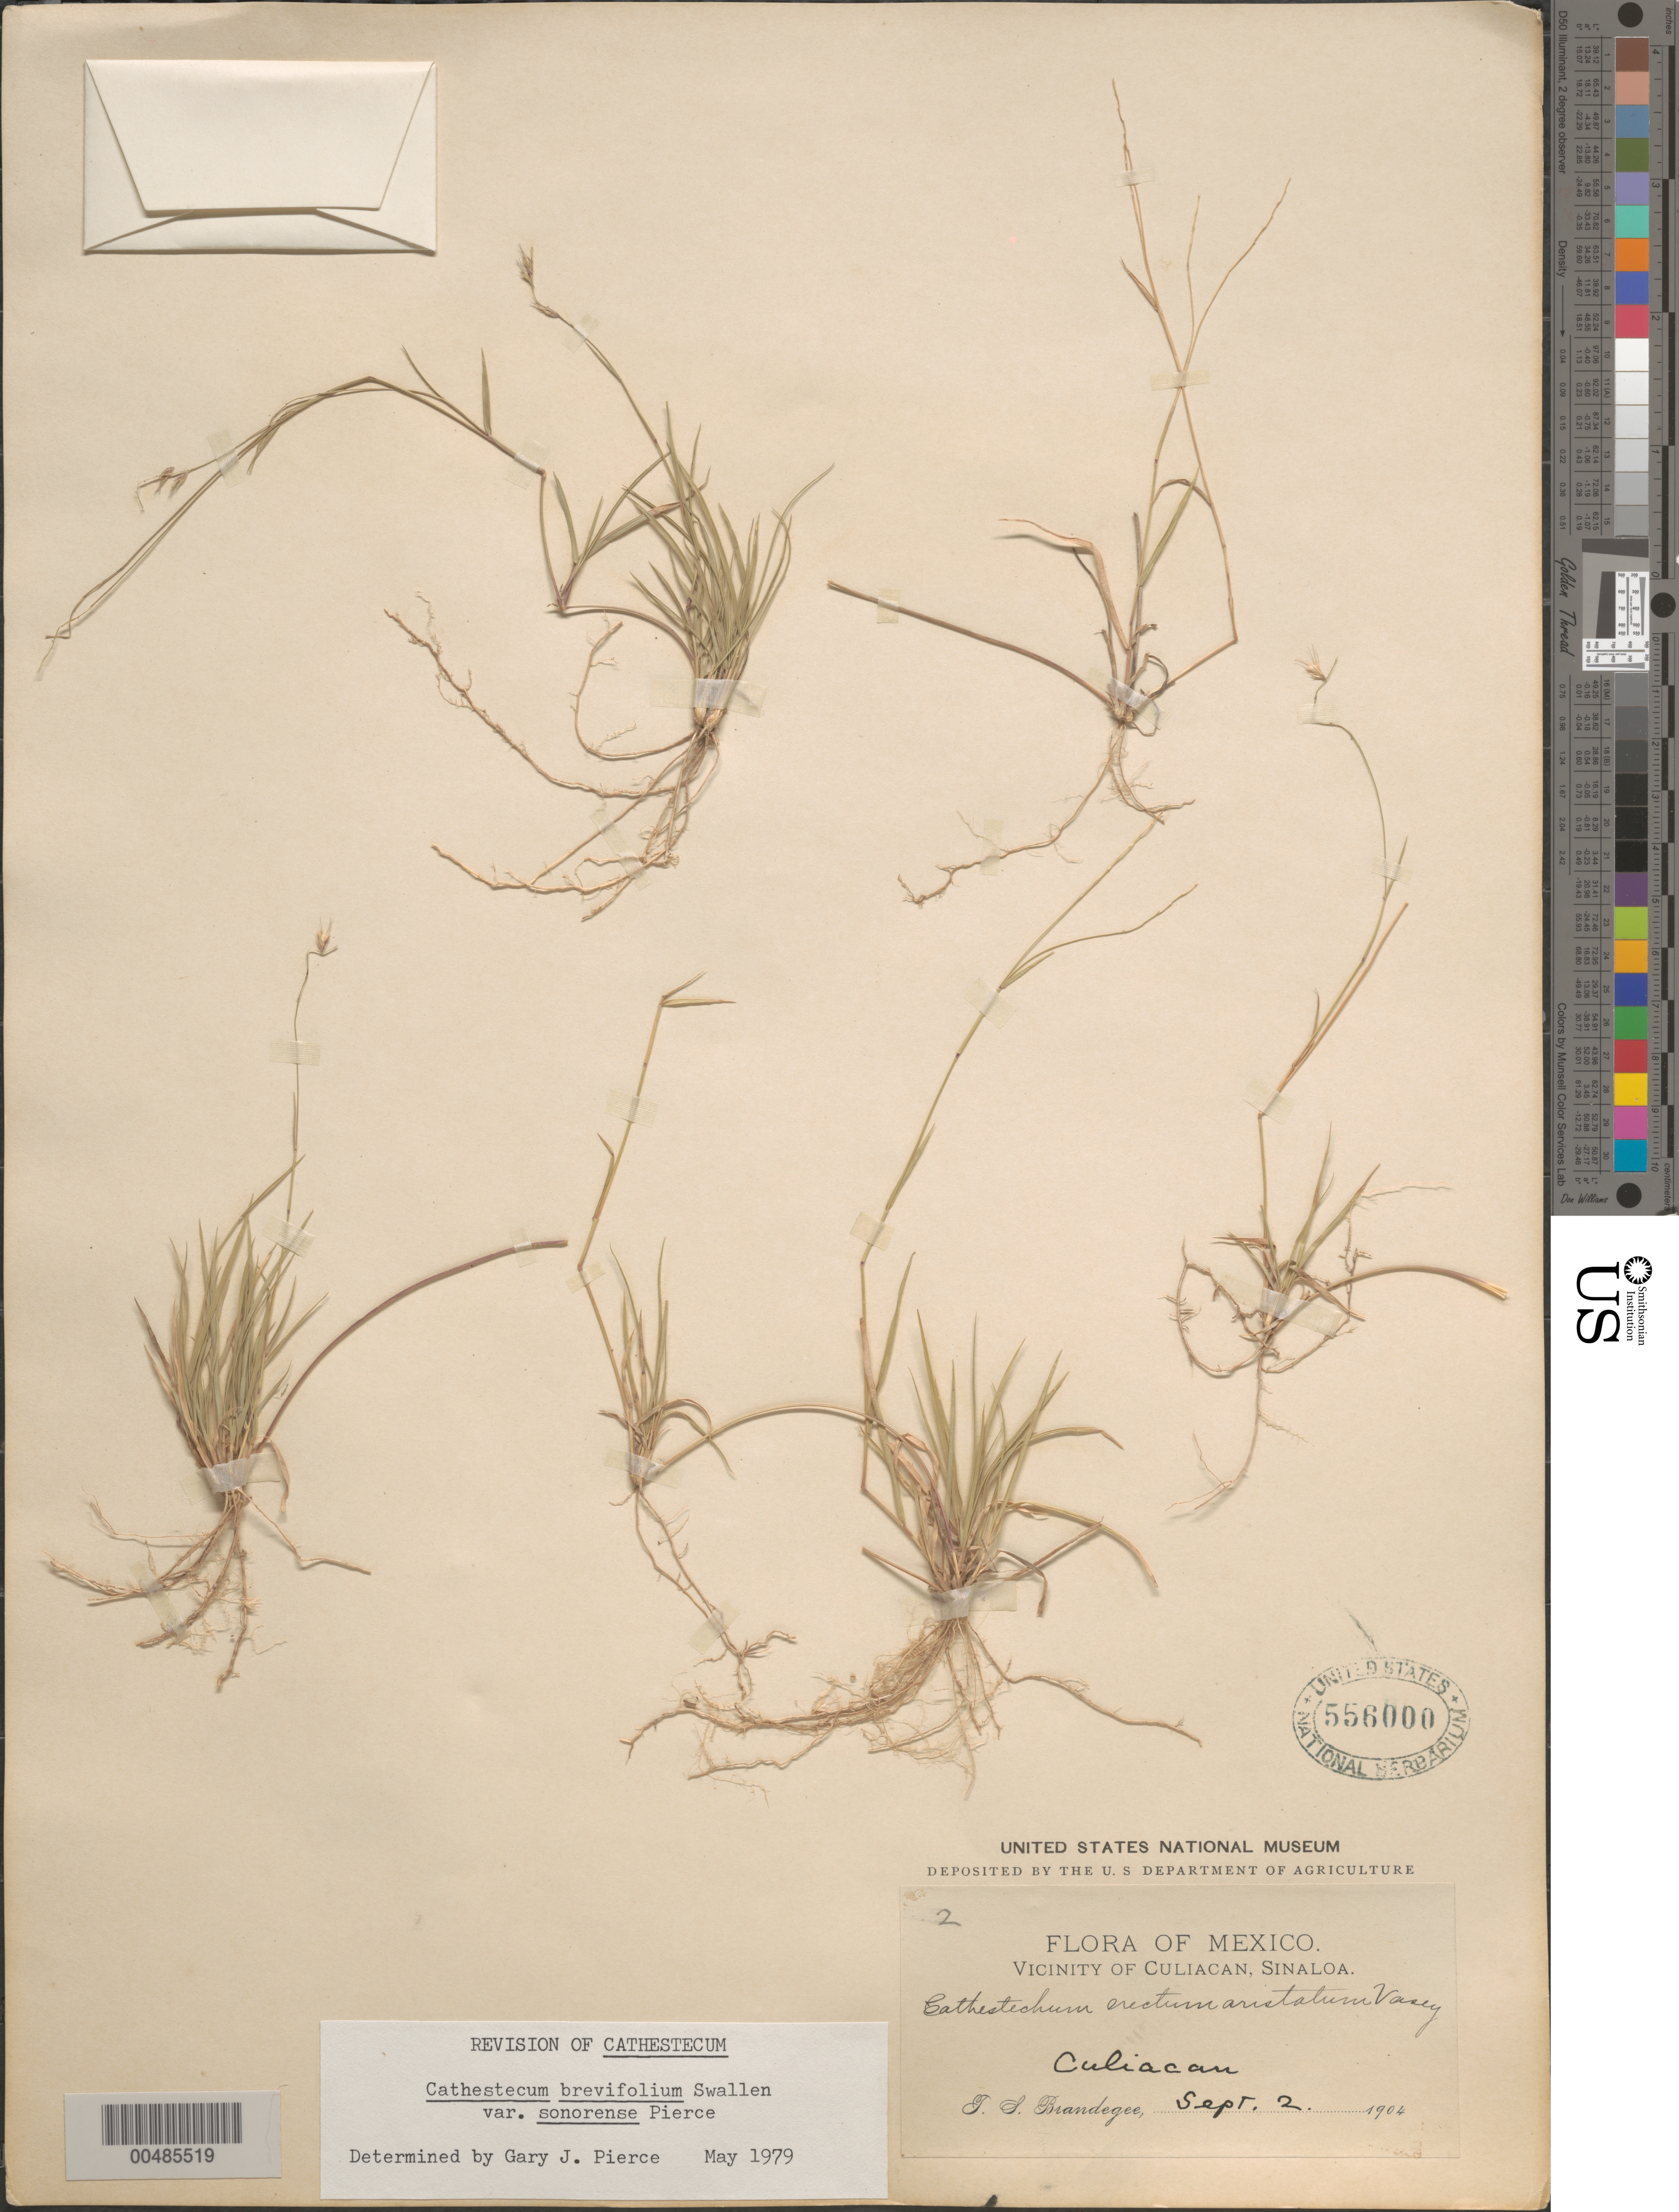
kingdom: Plantae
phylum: Tracheophyta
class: Liliopsida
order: Poales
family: Poaceae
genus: Cathestecum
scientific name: Cathestecum brevifolium var. sonorense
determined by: Pierce, G. J.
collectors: T. S. Brandegee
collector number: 2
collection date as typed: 2 Sep 1904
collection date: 1904-09-02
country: Mexico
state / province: Sinaloa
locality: Vicinity of Culiacan, Culiacan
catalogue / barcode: US 556000